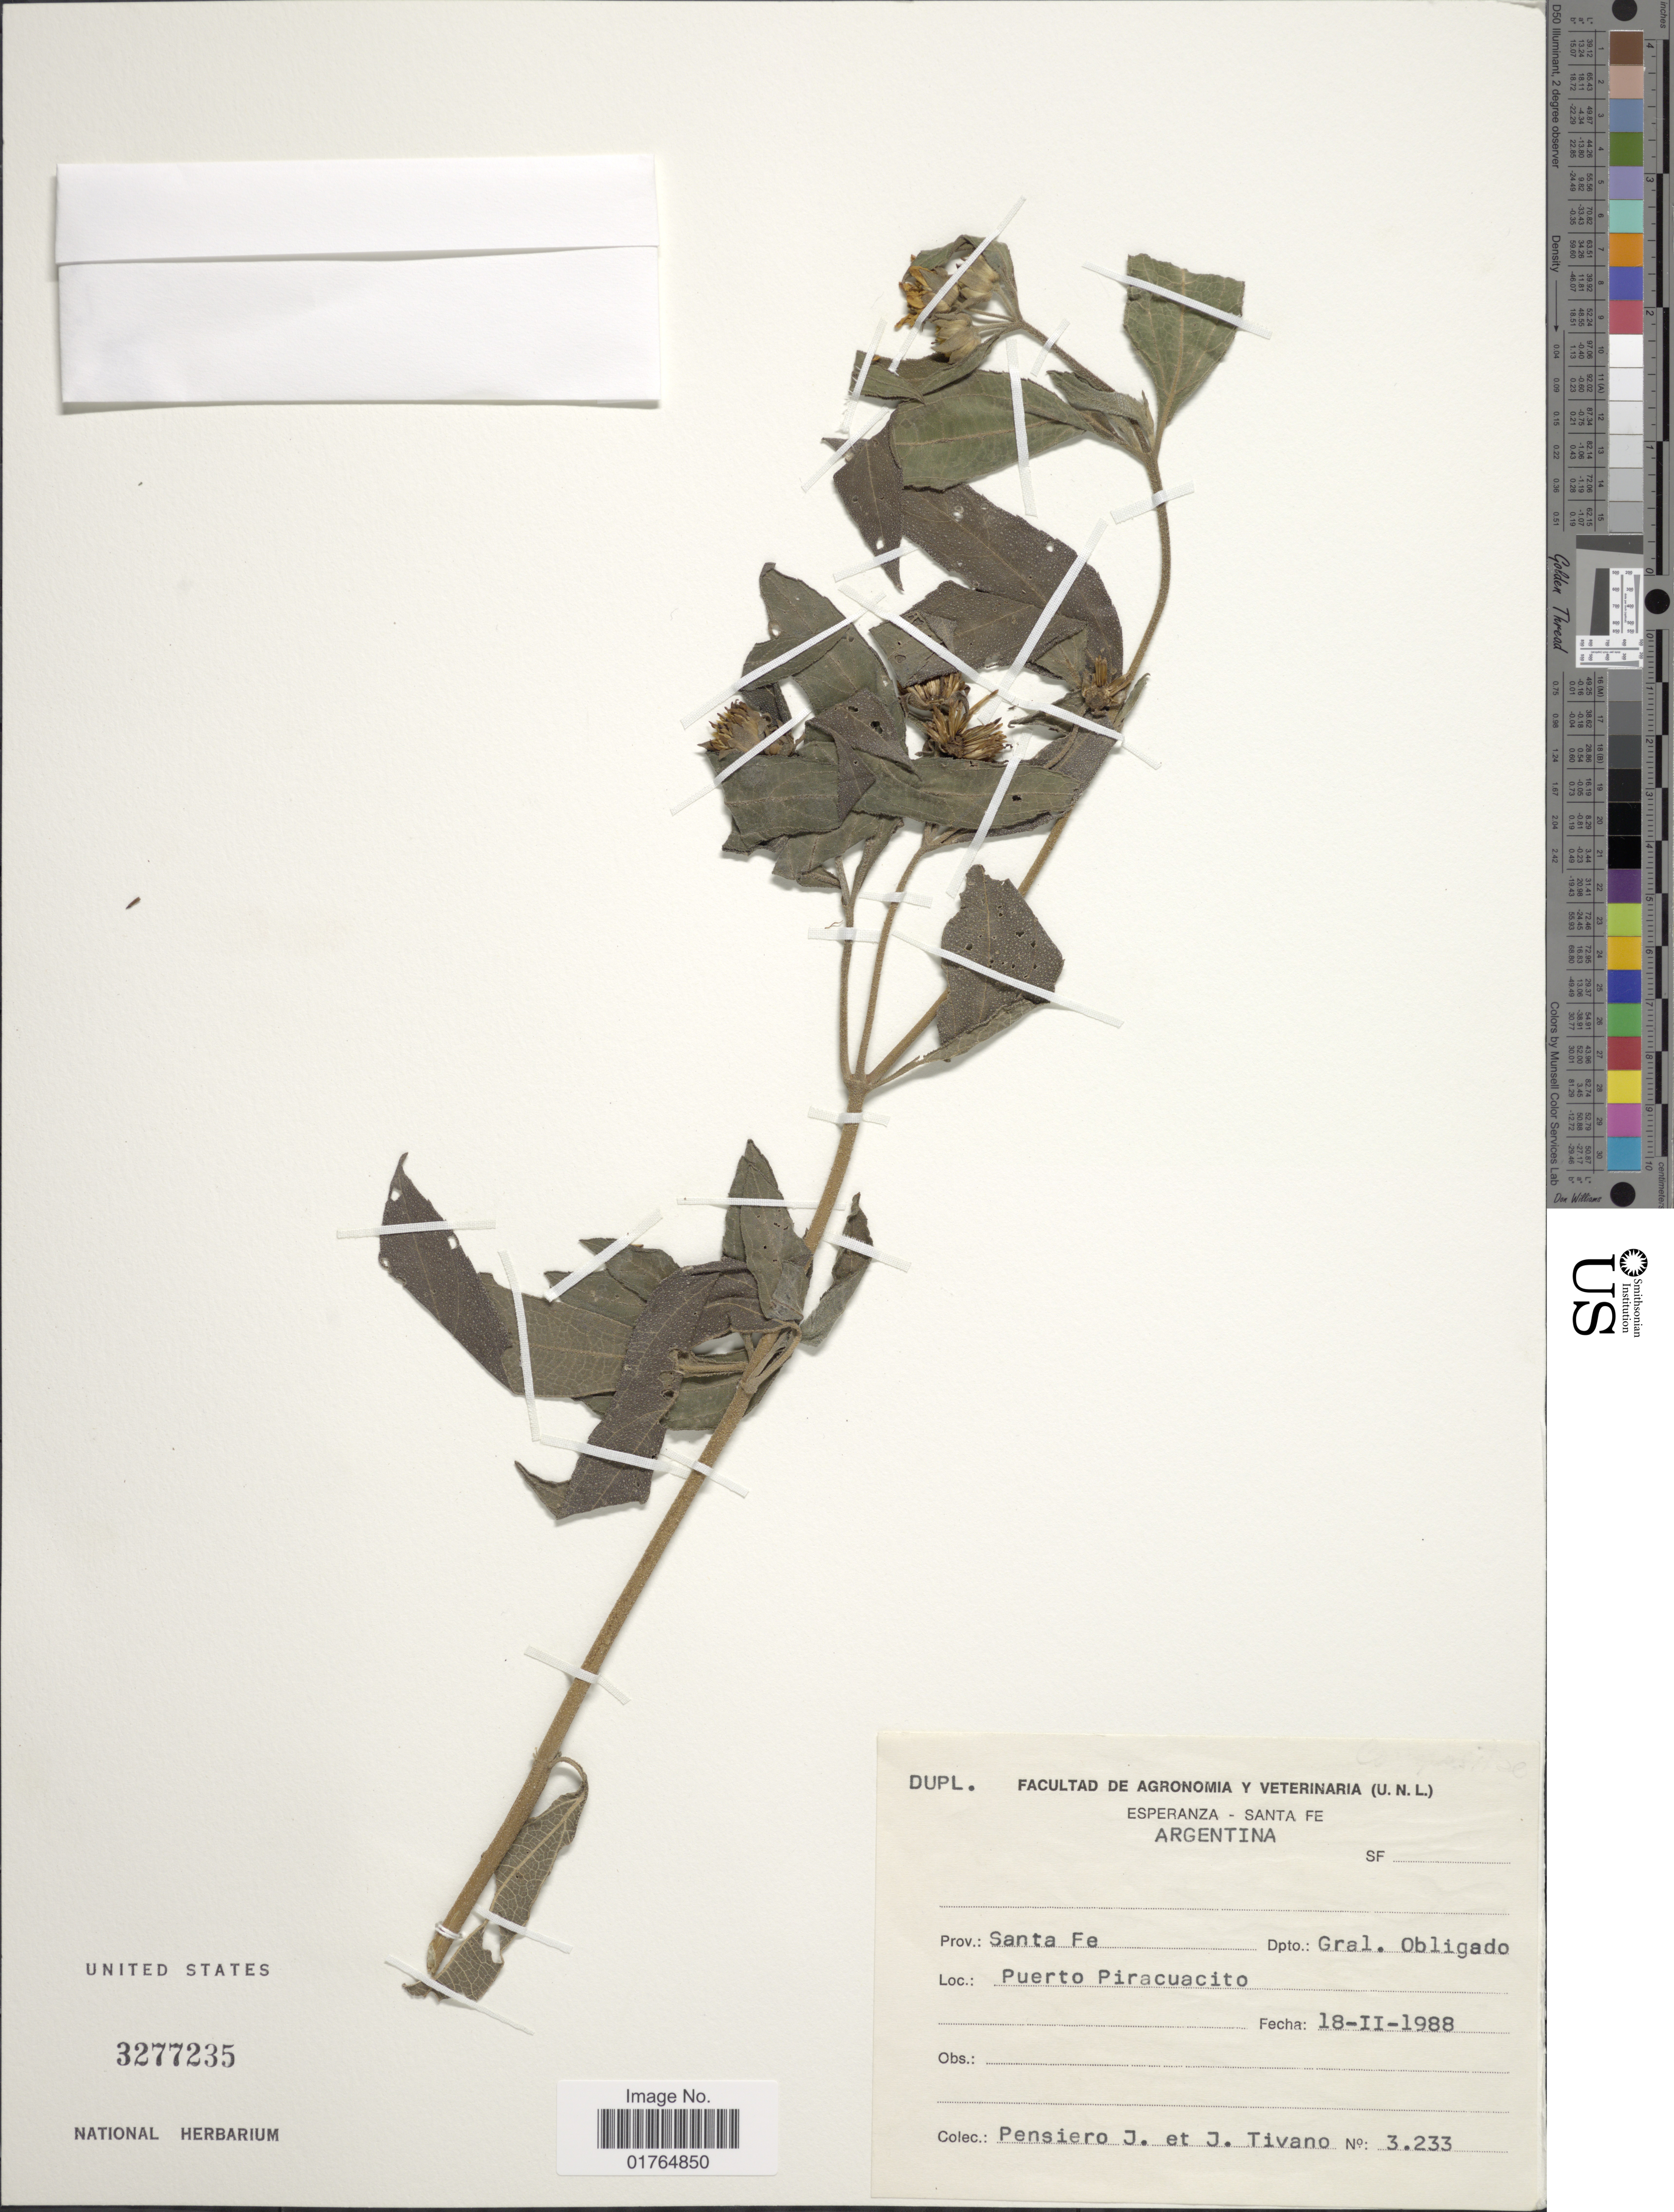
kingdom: Plantae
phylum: Tracheophyta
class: Magnoliopsida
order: Asterales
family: Asteraceae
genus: Wedelia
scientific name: Wedelia subvelutina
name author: DC.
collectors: J. Pensiero & J. Tivano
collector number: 3233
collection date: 1988-02-18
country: Argentina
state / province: Santa Fe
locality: Dpto. Gral. Obligado, Puerto Piracuacito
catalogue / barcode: US 3277235